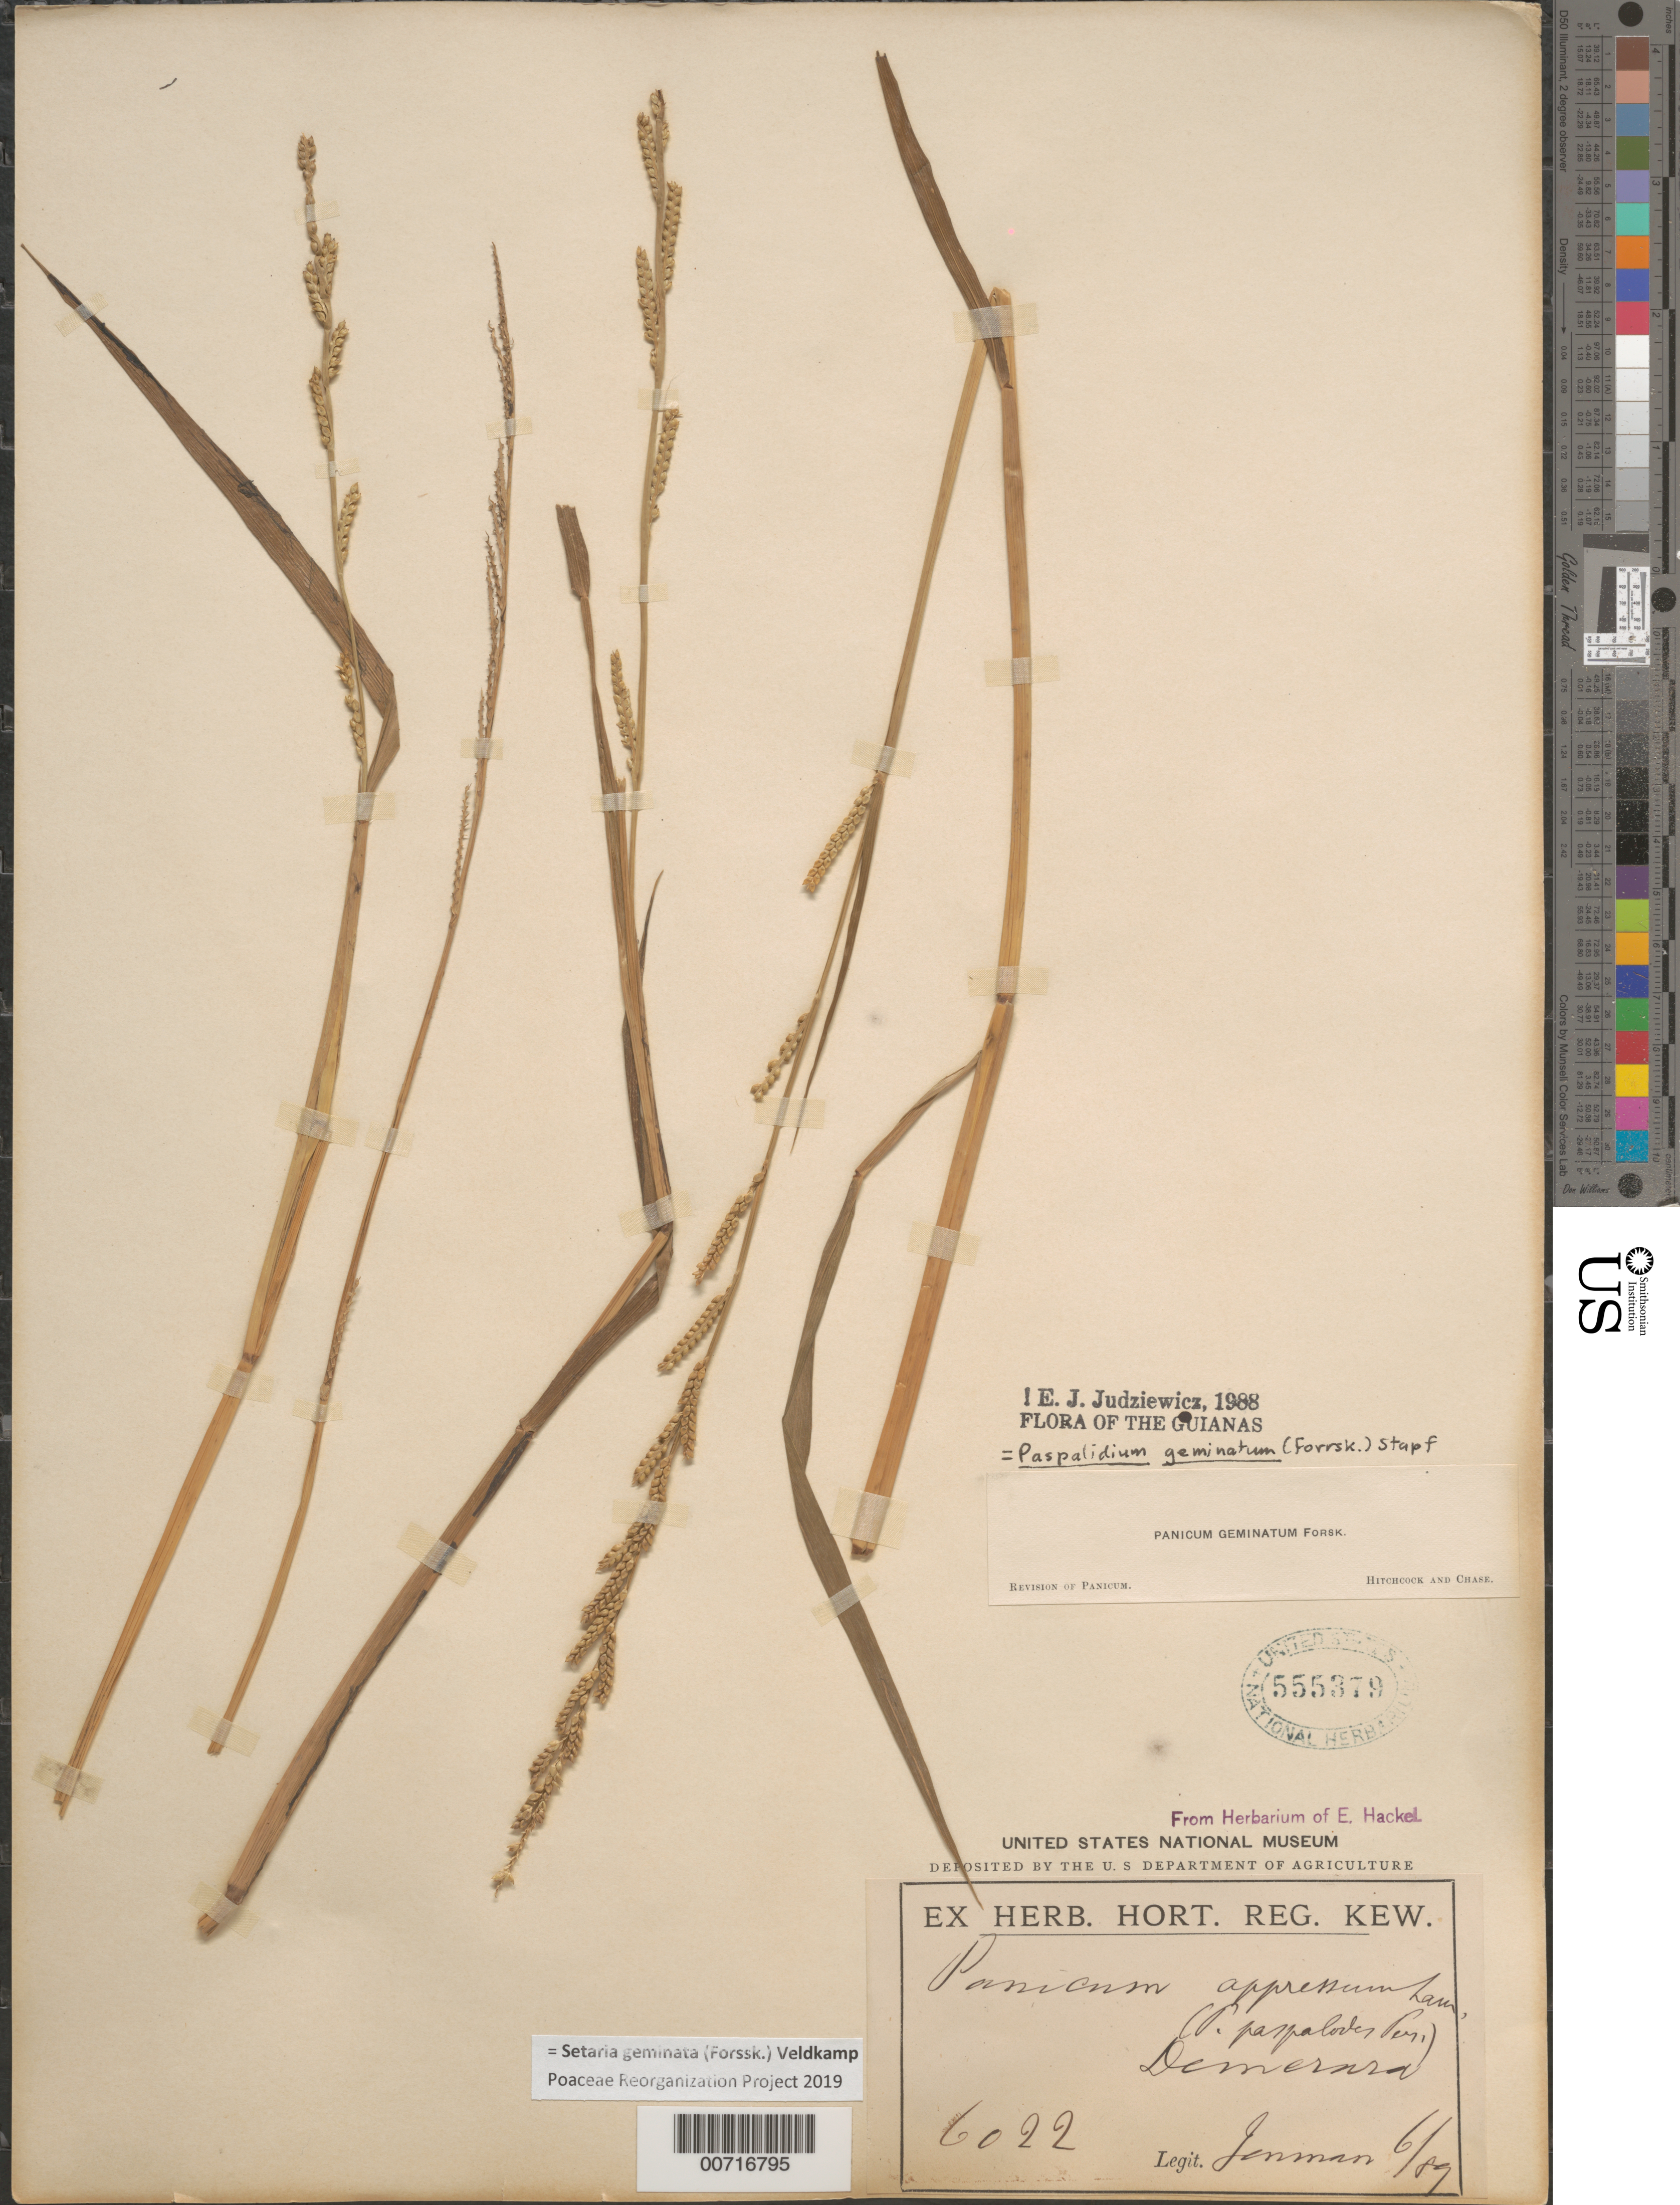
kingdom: Plantae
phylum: Tracheophyta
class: Liliopsida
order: Poales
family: Poaceae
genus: Setaria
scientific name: Setaria geminata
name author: (Forssk.) Veldkamp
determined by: Poaceae Reorganization Project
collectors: G. S. Jenman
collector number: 6022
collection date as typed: June 1889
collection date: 1889-06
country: Guyana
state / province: Demerara-Mahaica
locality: Demerara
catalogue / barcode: US 555379